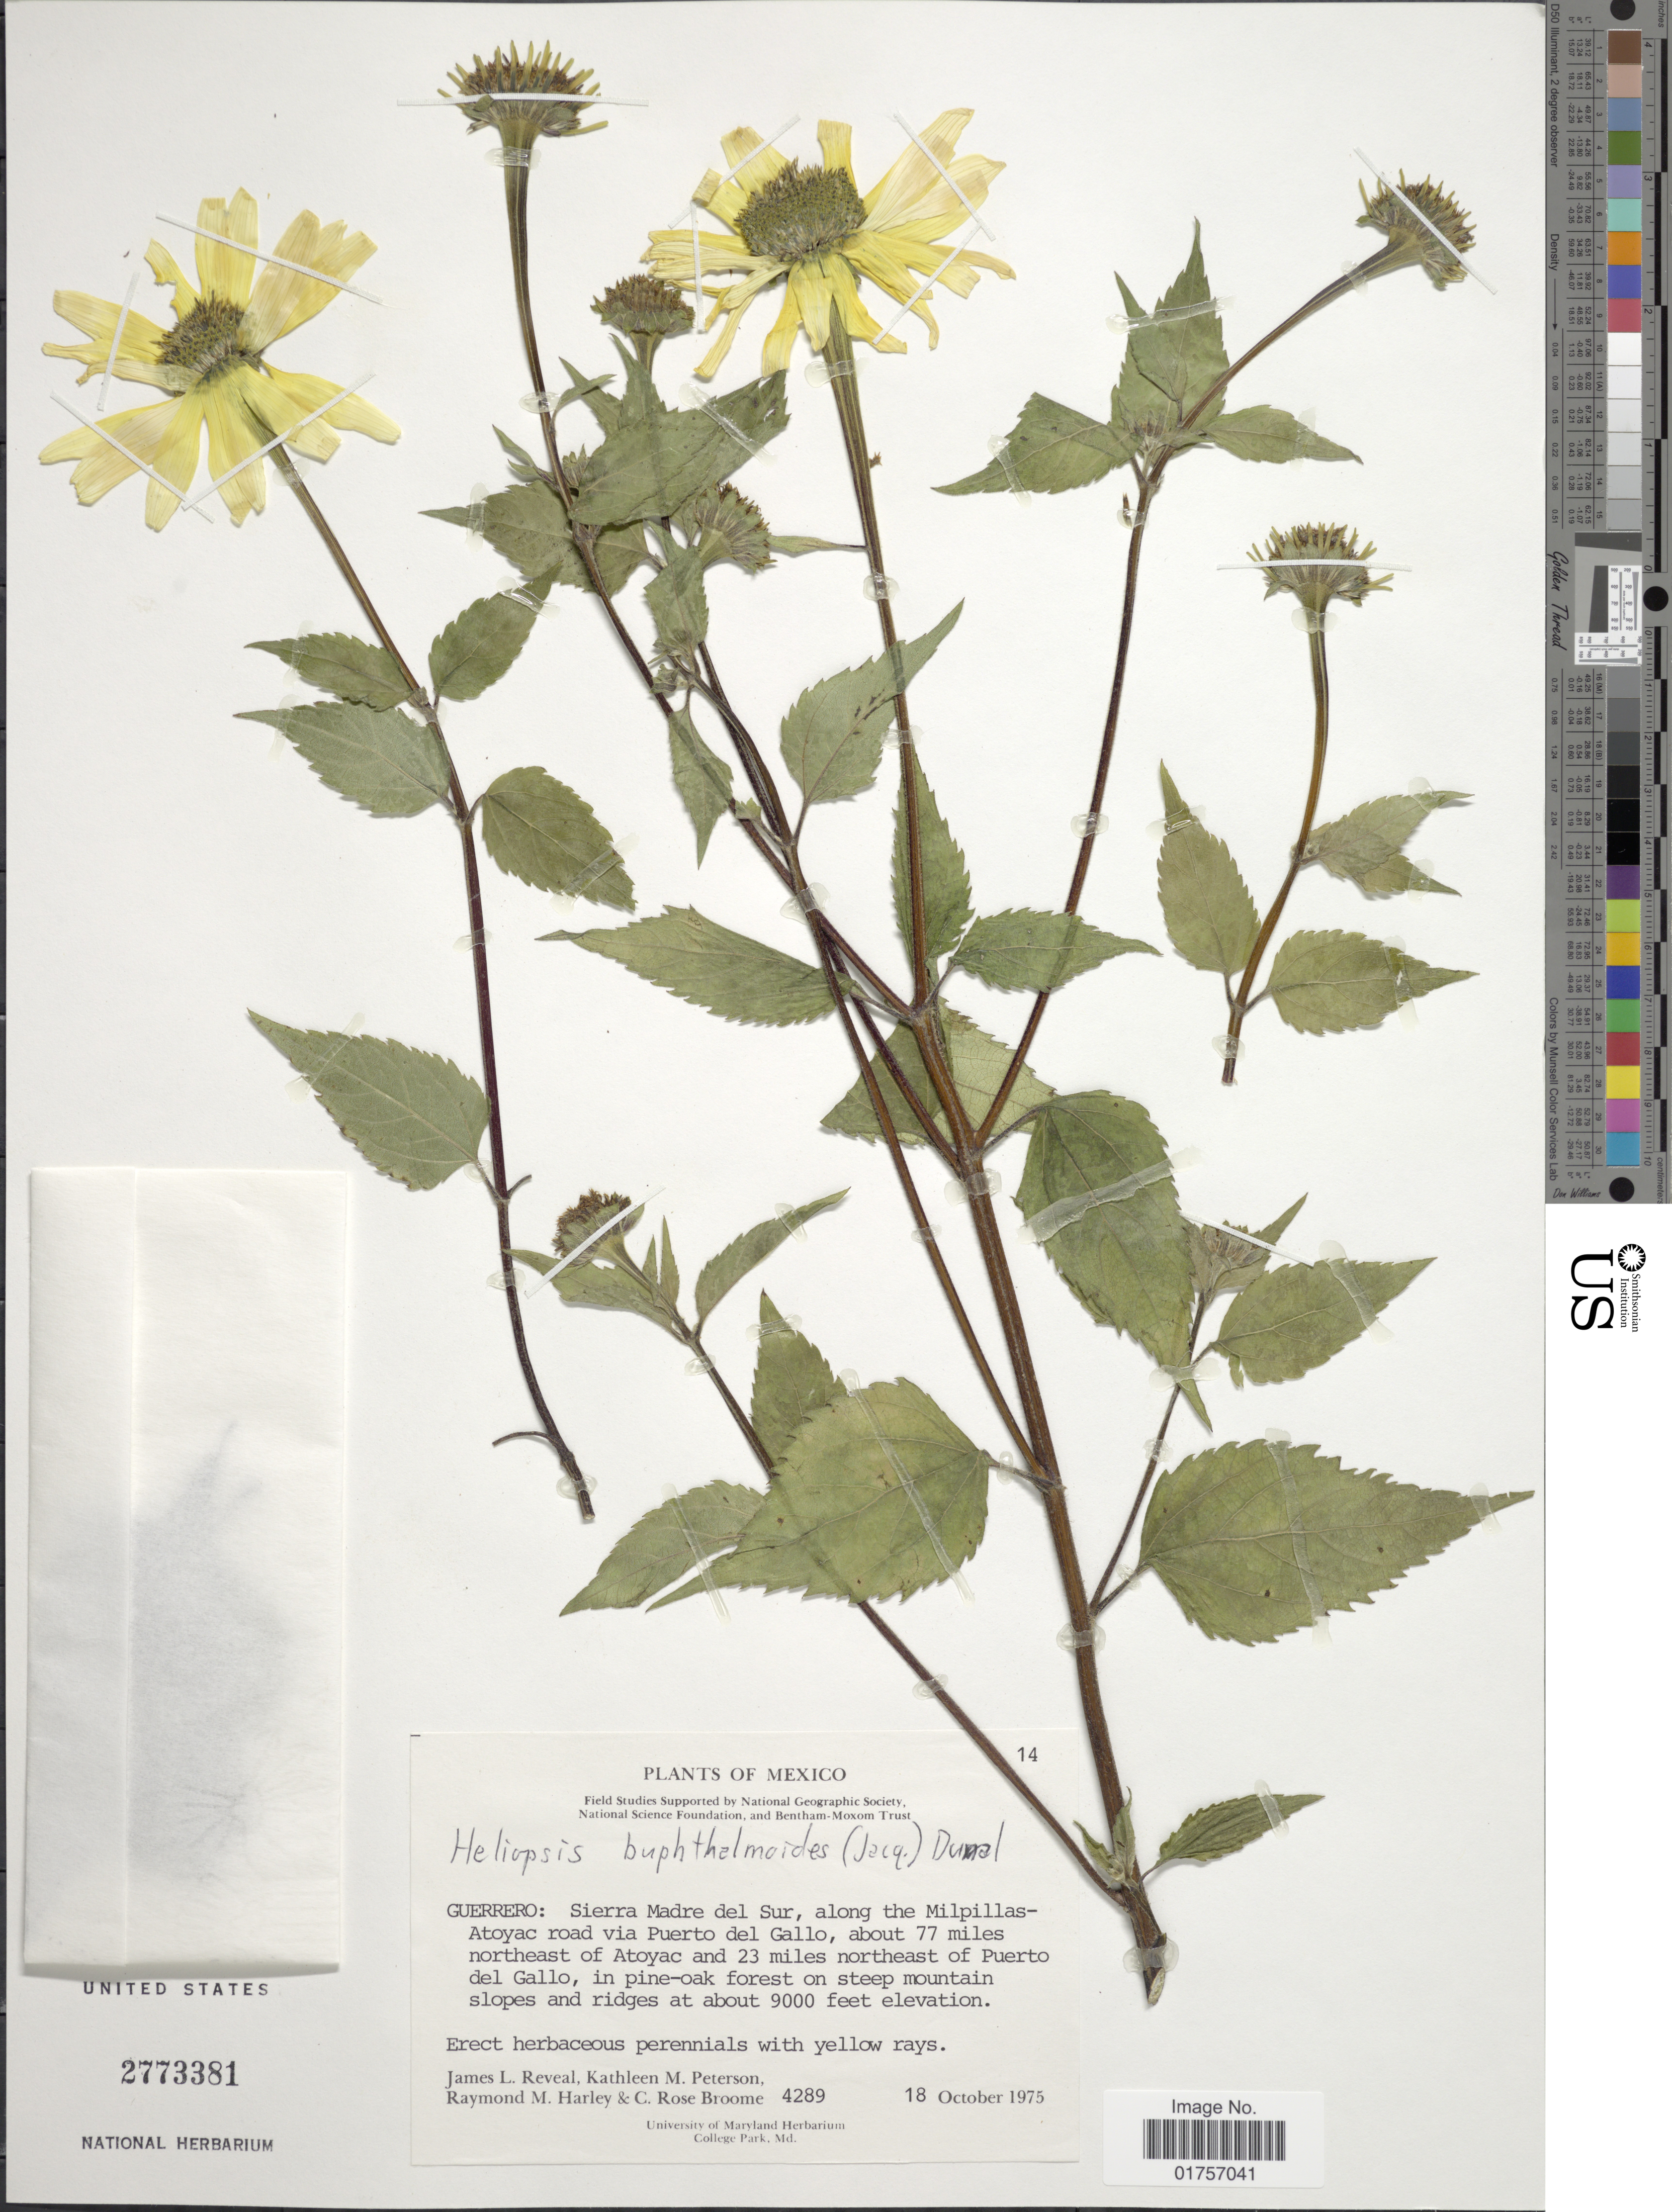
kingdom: Plantae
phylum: Tracheophyta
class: Magnoliopsida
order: Asterales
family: Asteraceae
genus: Heliopsis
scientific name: Heliopsis buphthalmoides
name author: (Jacq.) Dunal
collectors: J. L. Reveal, K. Peterson, R. M. Harley & C. R. Broome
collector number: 4289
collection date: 1975-10-18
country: Mexico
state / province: Guerrero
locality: Sierra Madre del Sur, along the Milpillas-Atoyac road via Puerto del Gallo, about 77 miles northeast of Atoyac and 23 miles northeast of Puerto del Gallo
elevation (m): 2743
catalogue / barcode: US 2773381